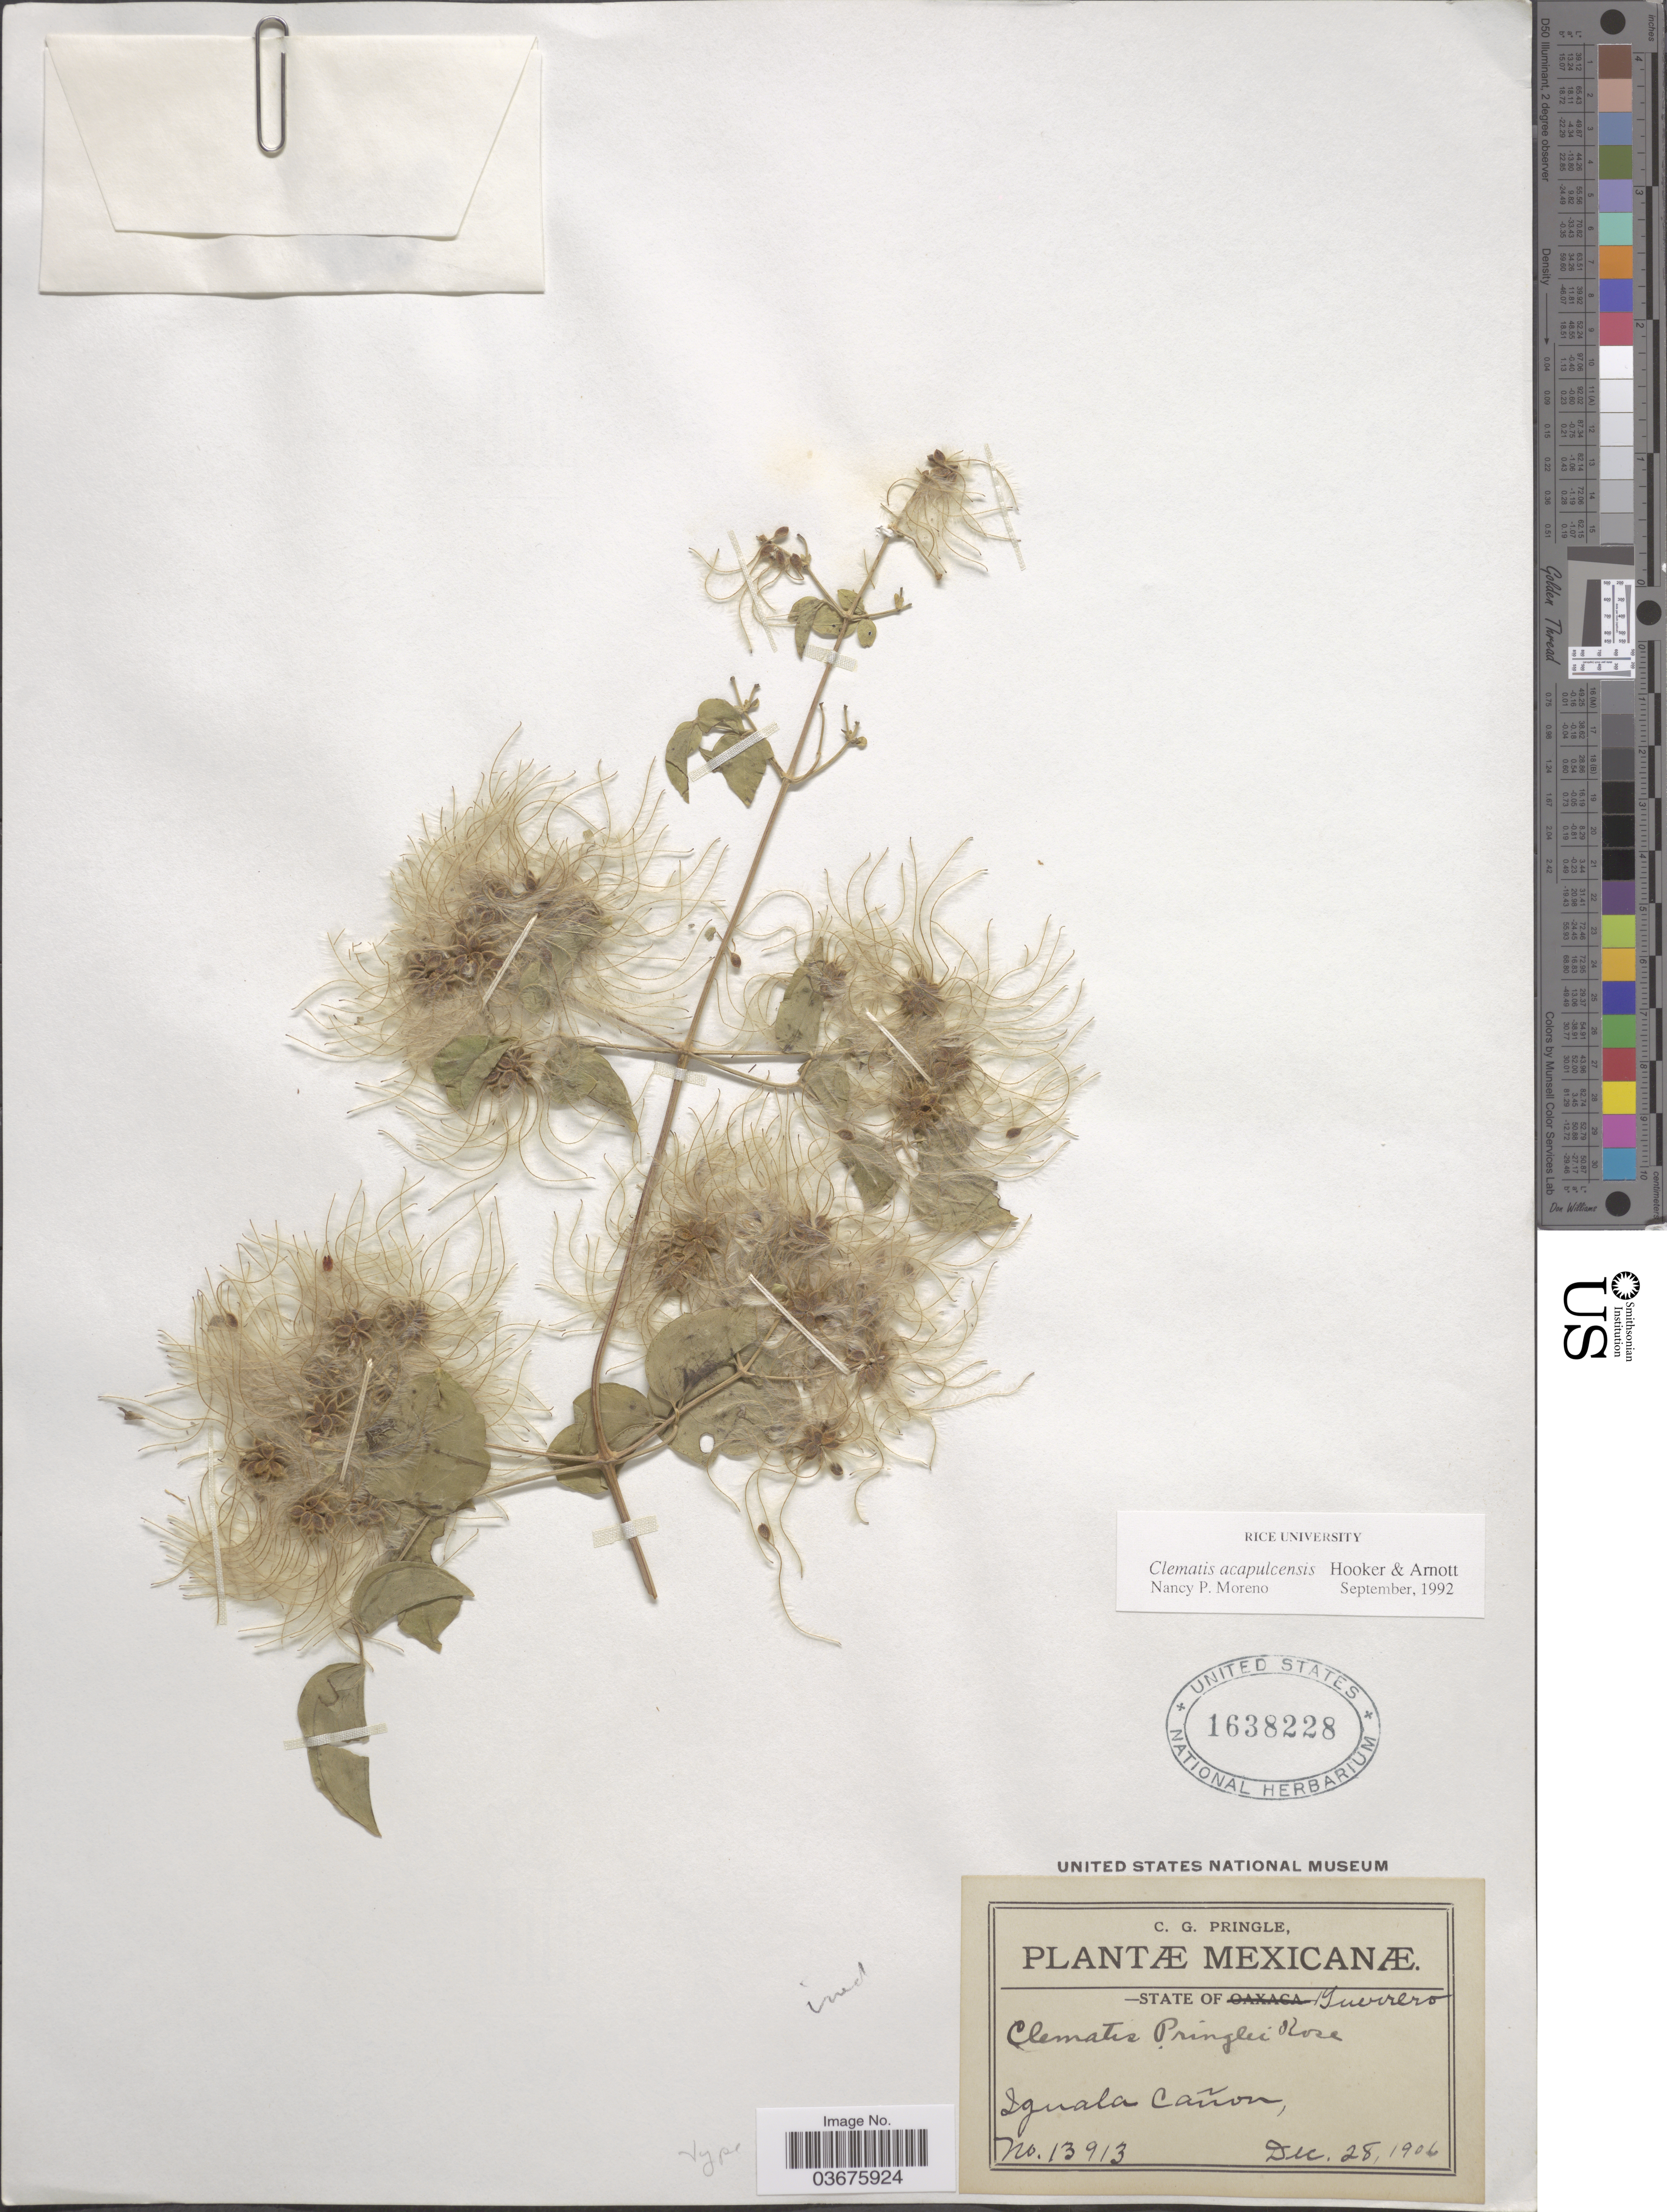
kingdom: Plantae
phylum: Tracheophyta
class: Magnoliopsida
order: Ranunculales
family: Ranunculaceae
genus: Clematis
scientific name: Clematis acapulcensis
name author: Hook. & Arn.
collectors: C. G. Pringle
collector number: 13913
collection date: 1906-12-28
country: Mexico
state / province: Guerrero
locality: Iguala Cañon.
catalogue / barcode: US 1638228